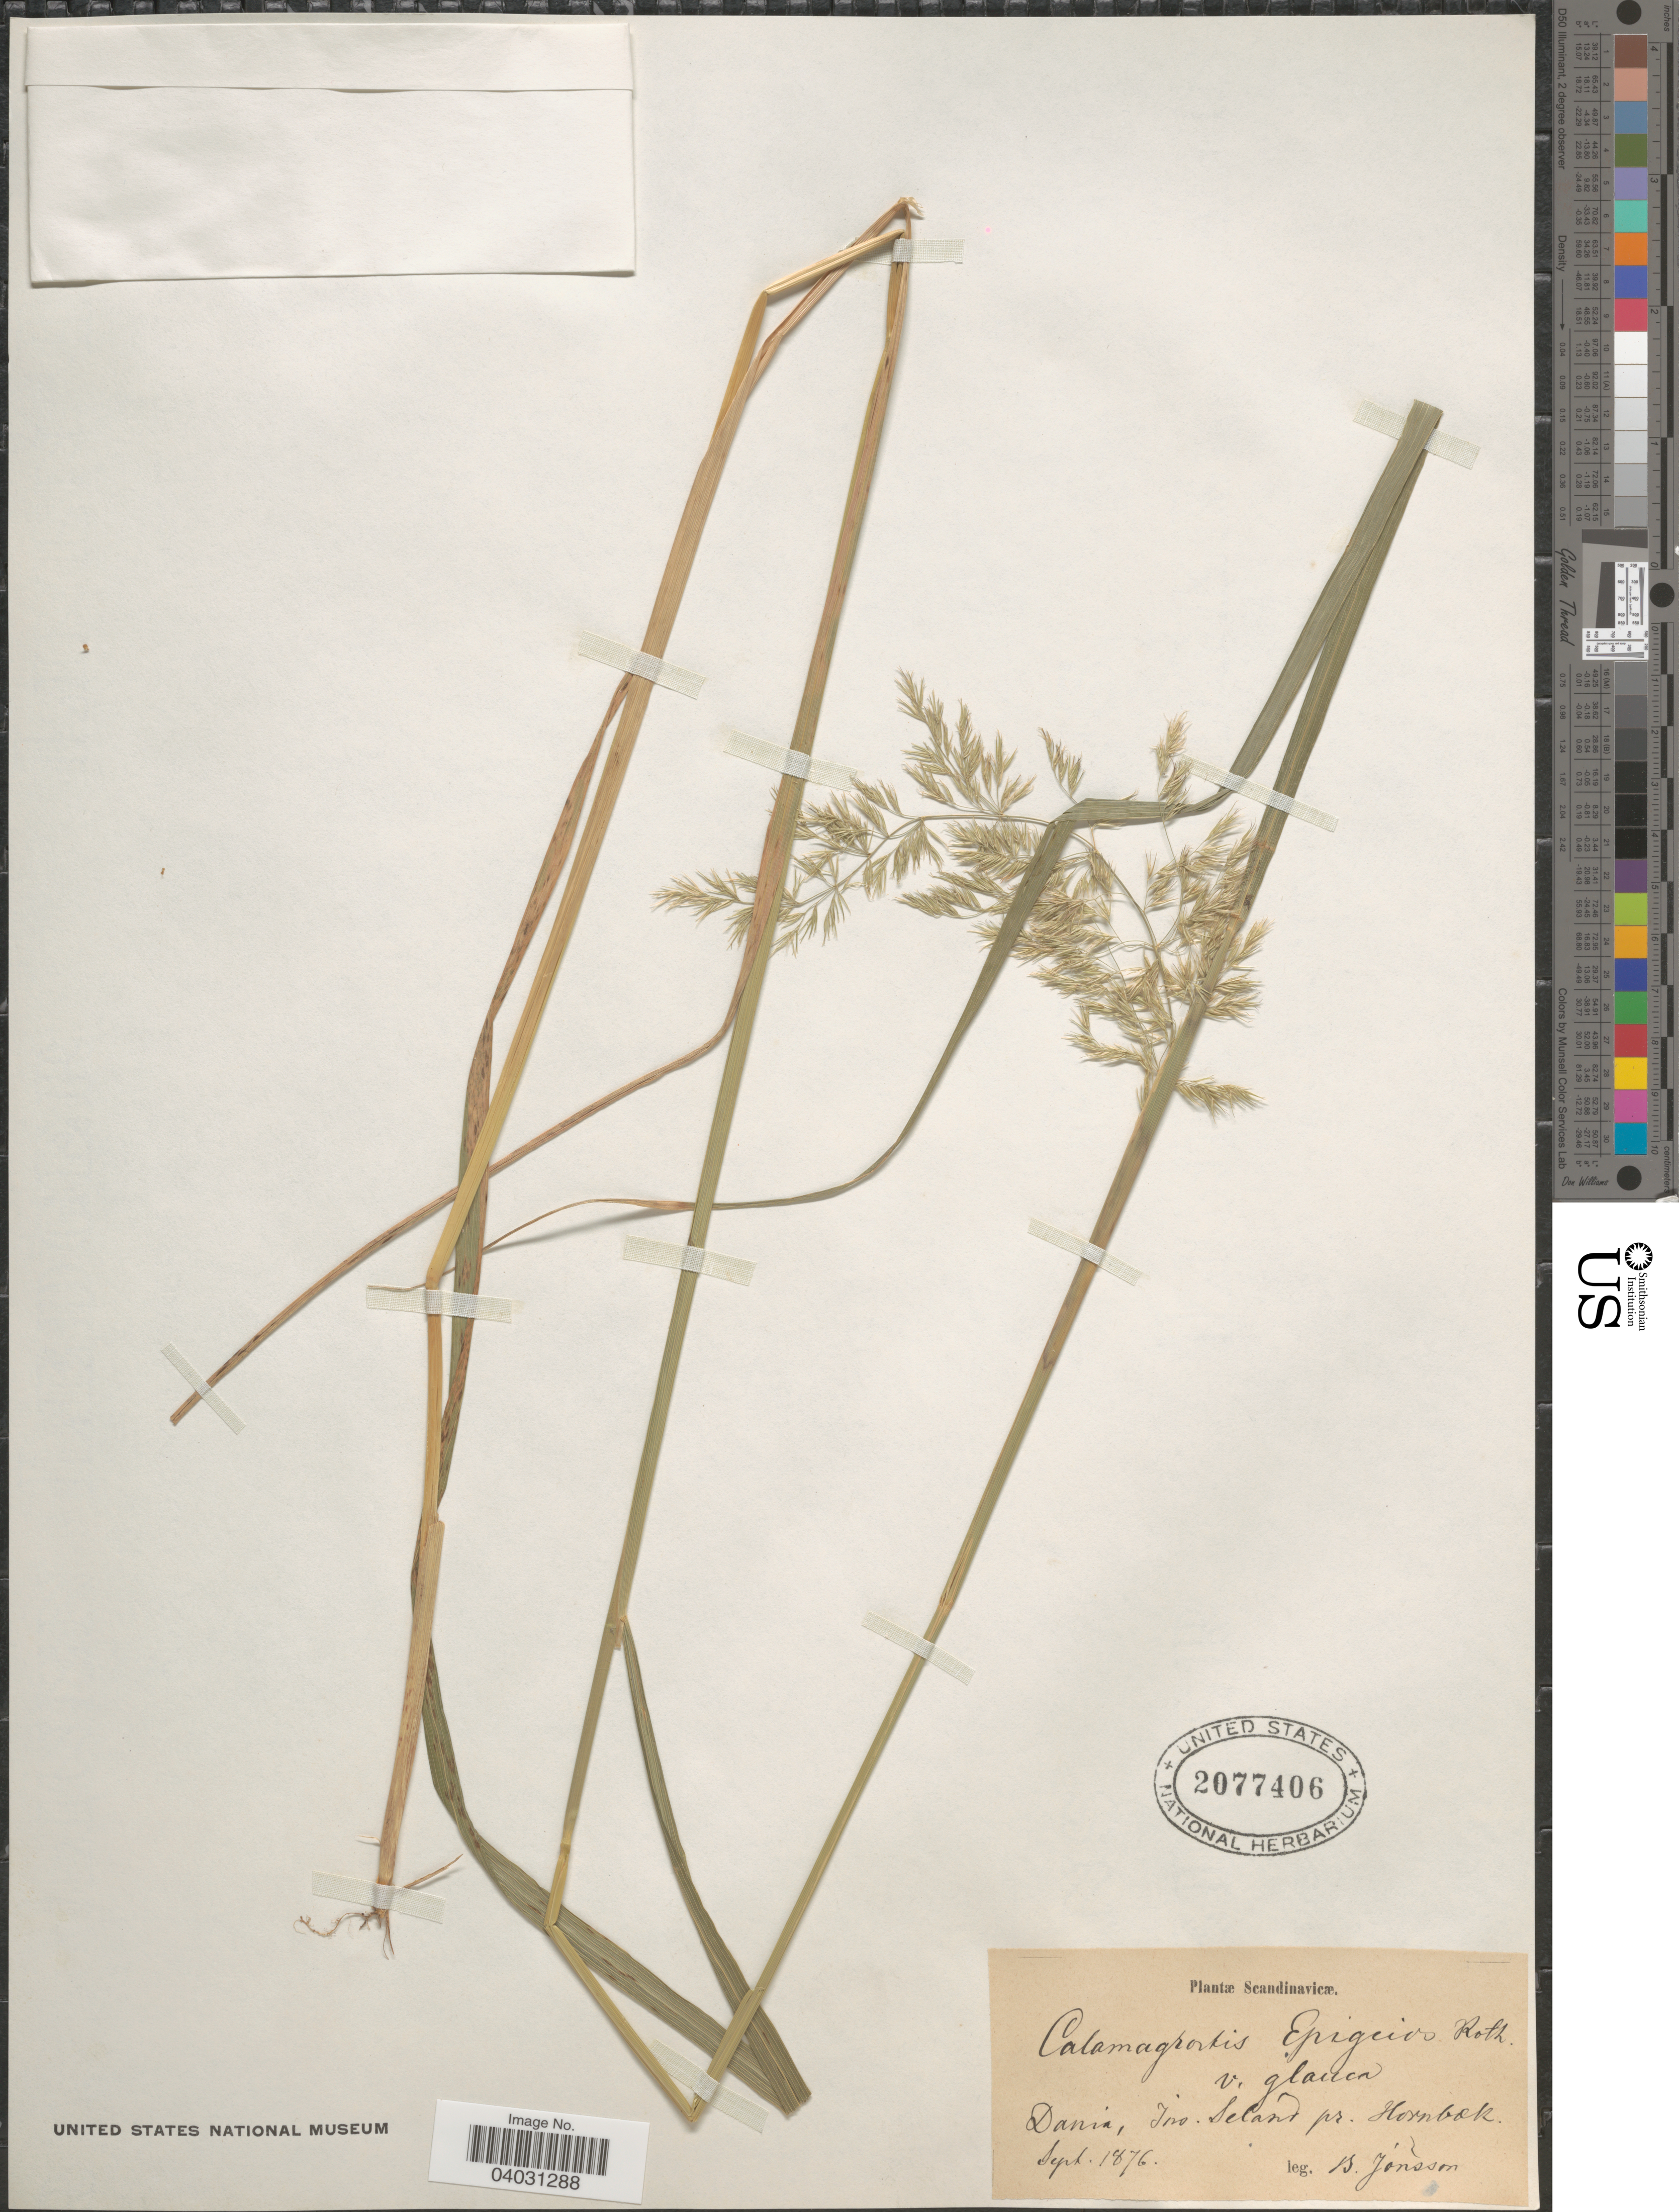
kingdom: Plantae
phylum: Tracheophyta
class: Liliopsida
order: Poales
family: Poaceae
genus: Calamagrostis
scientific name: Calamagrostis epigeios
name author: (L.) Roth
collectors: S. Jonsson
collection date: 1876-09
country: Denmark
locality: Scandinavicæ. Dania, Ino. Seland pr. Hornbaek.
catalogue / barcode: US 2077406